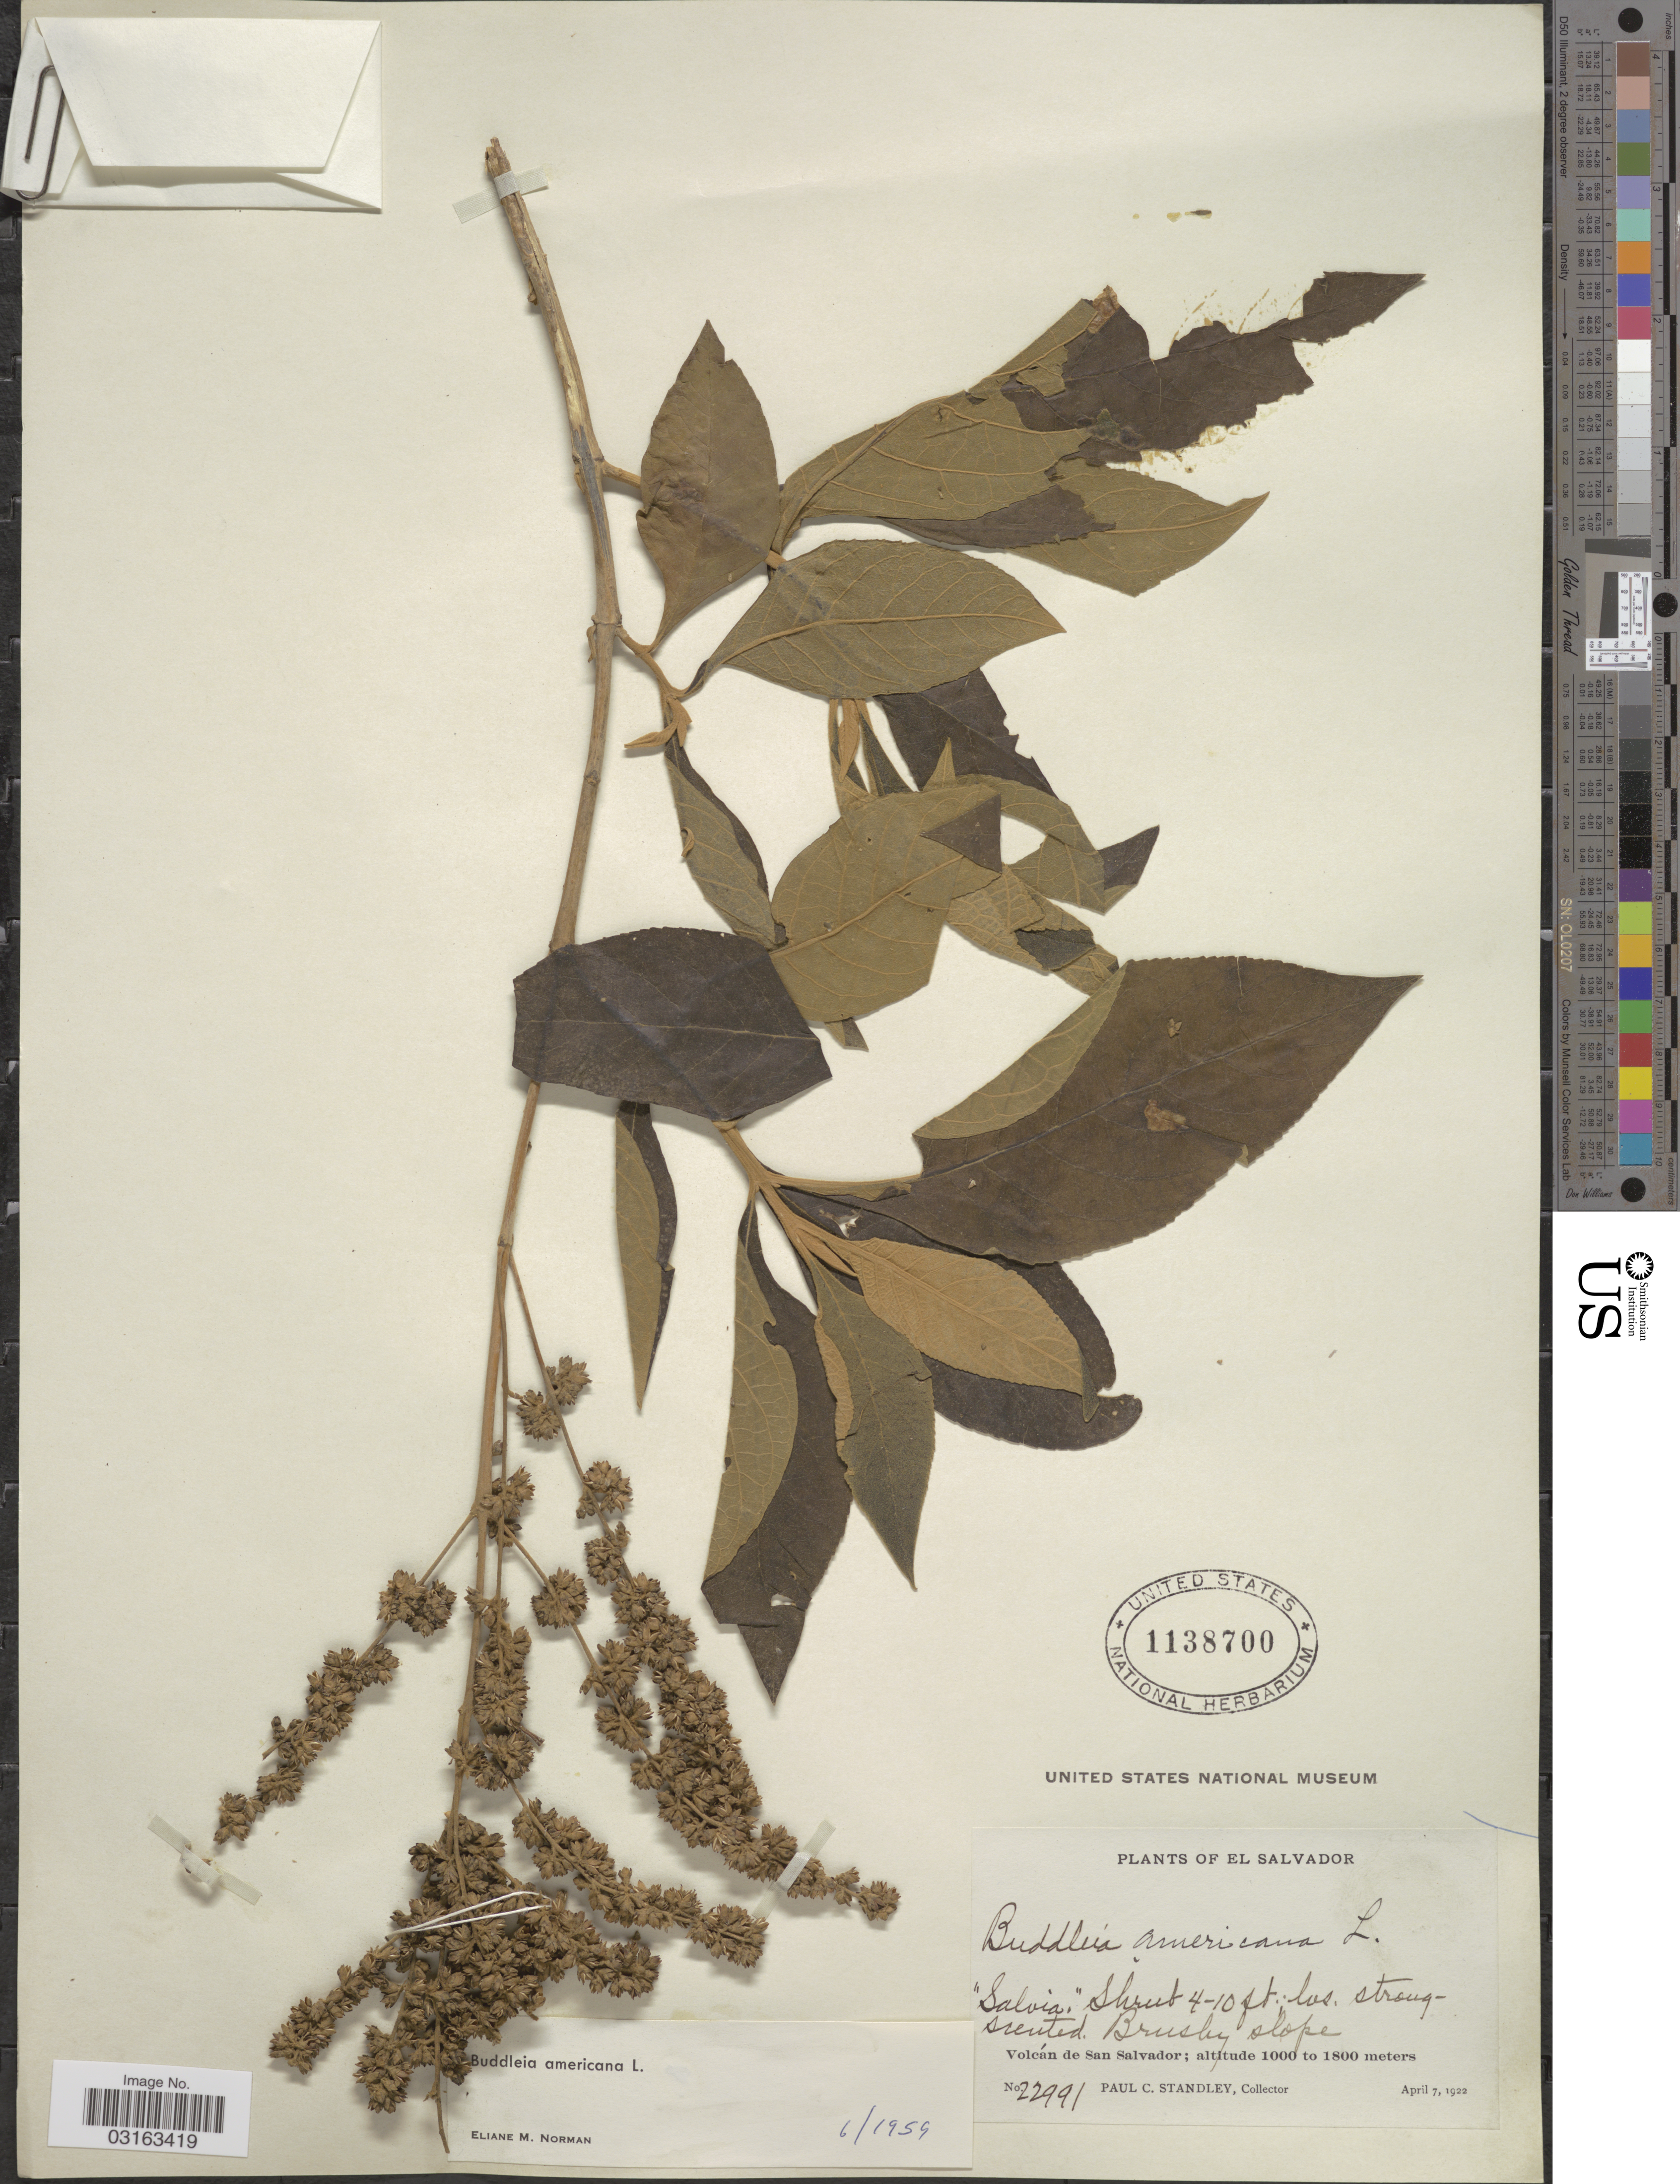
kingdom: Plantae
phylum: Tracheophyta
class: Magnoliopsida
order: Lamiales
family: Scrophulariaceae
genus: Buddleja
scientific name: Buddleja americana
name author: L.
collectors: P. C. Standley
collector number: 22991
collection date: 1922-04-07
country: El Salvador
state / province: San Salvador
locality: Volcán de San Salvador.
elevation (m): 1000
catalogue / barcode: US 1138700